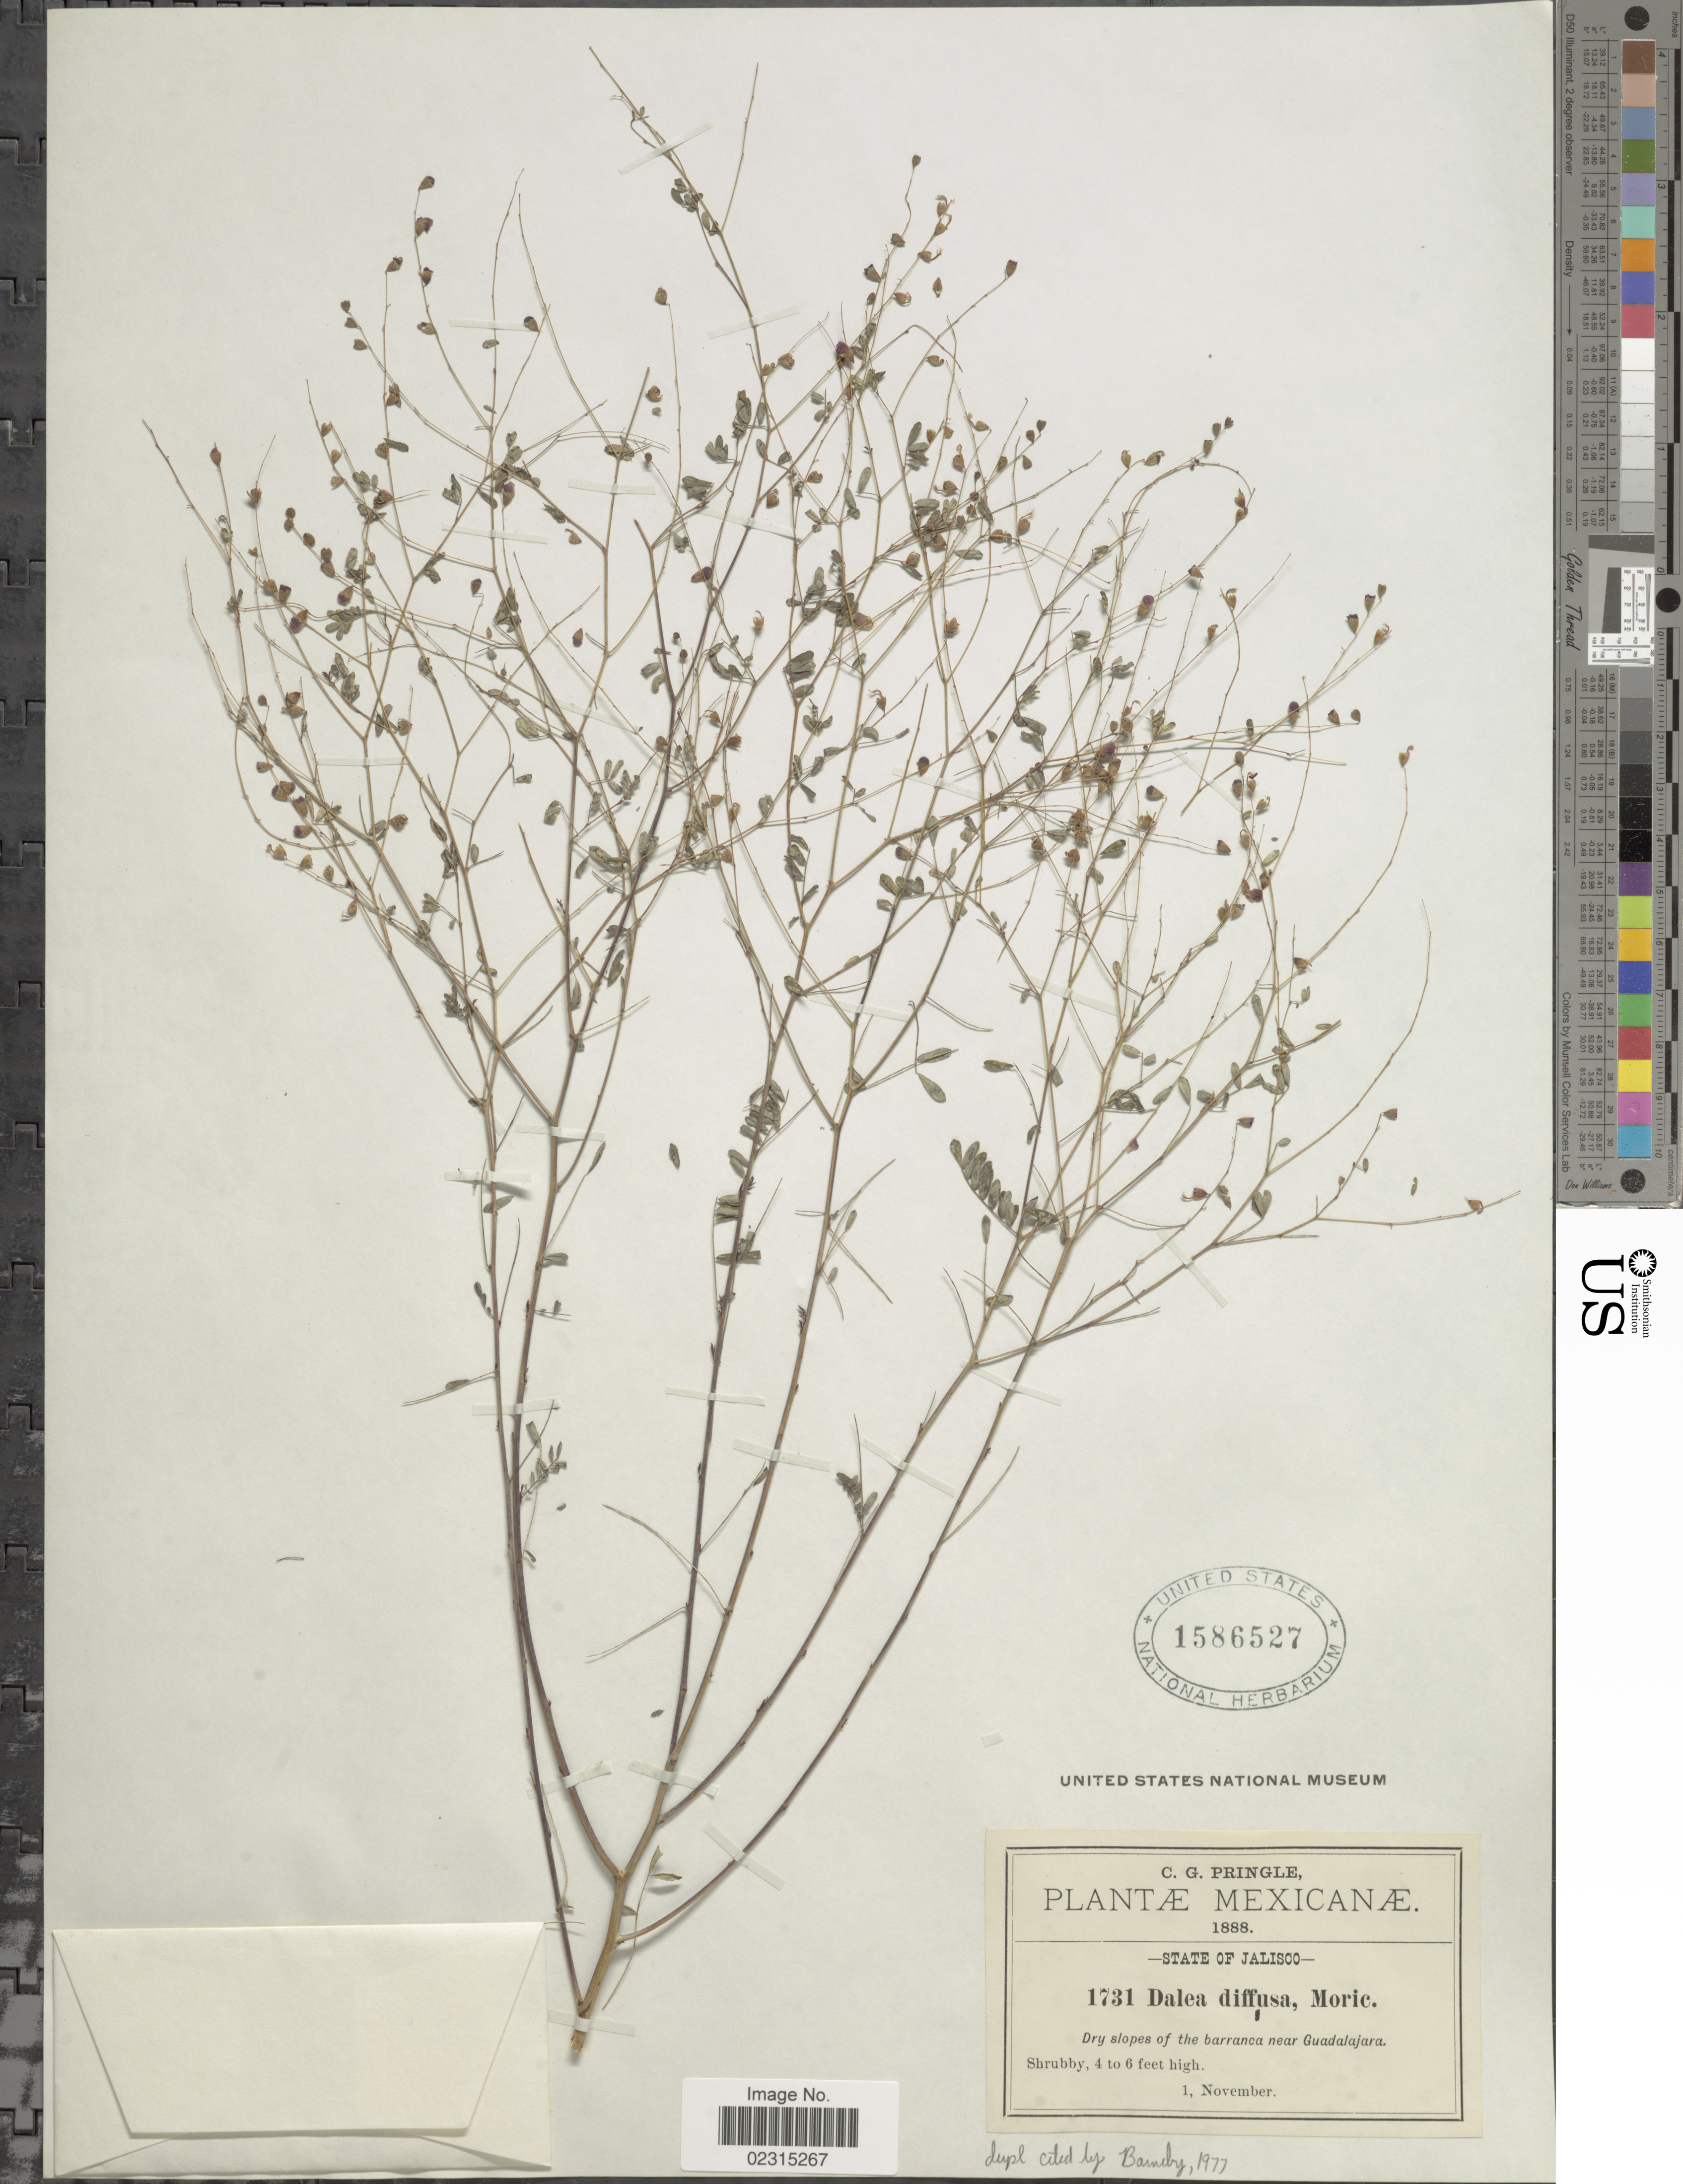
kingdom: Plantae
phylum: Tracheophyta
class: Magnoliopsida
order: Fabales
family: Fabaceae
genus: Marina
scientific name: Marina diffusa var. diffusa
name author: (Moric.) Barneby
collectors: C. G. Pringle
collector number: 1731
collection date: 1888-11-01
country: Mexico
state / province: Jalisco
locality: Dry slopes of the barranca near Guadalajara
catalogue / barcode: US 1586527